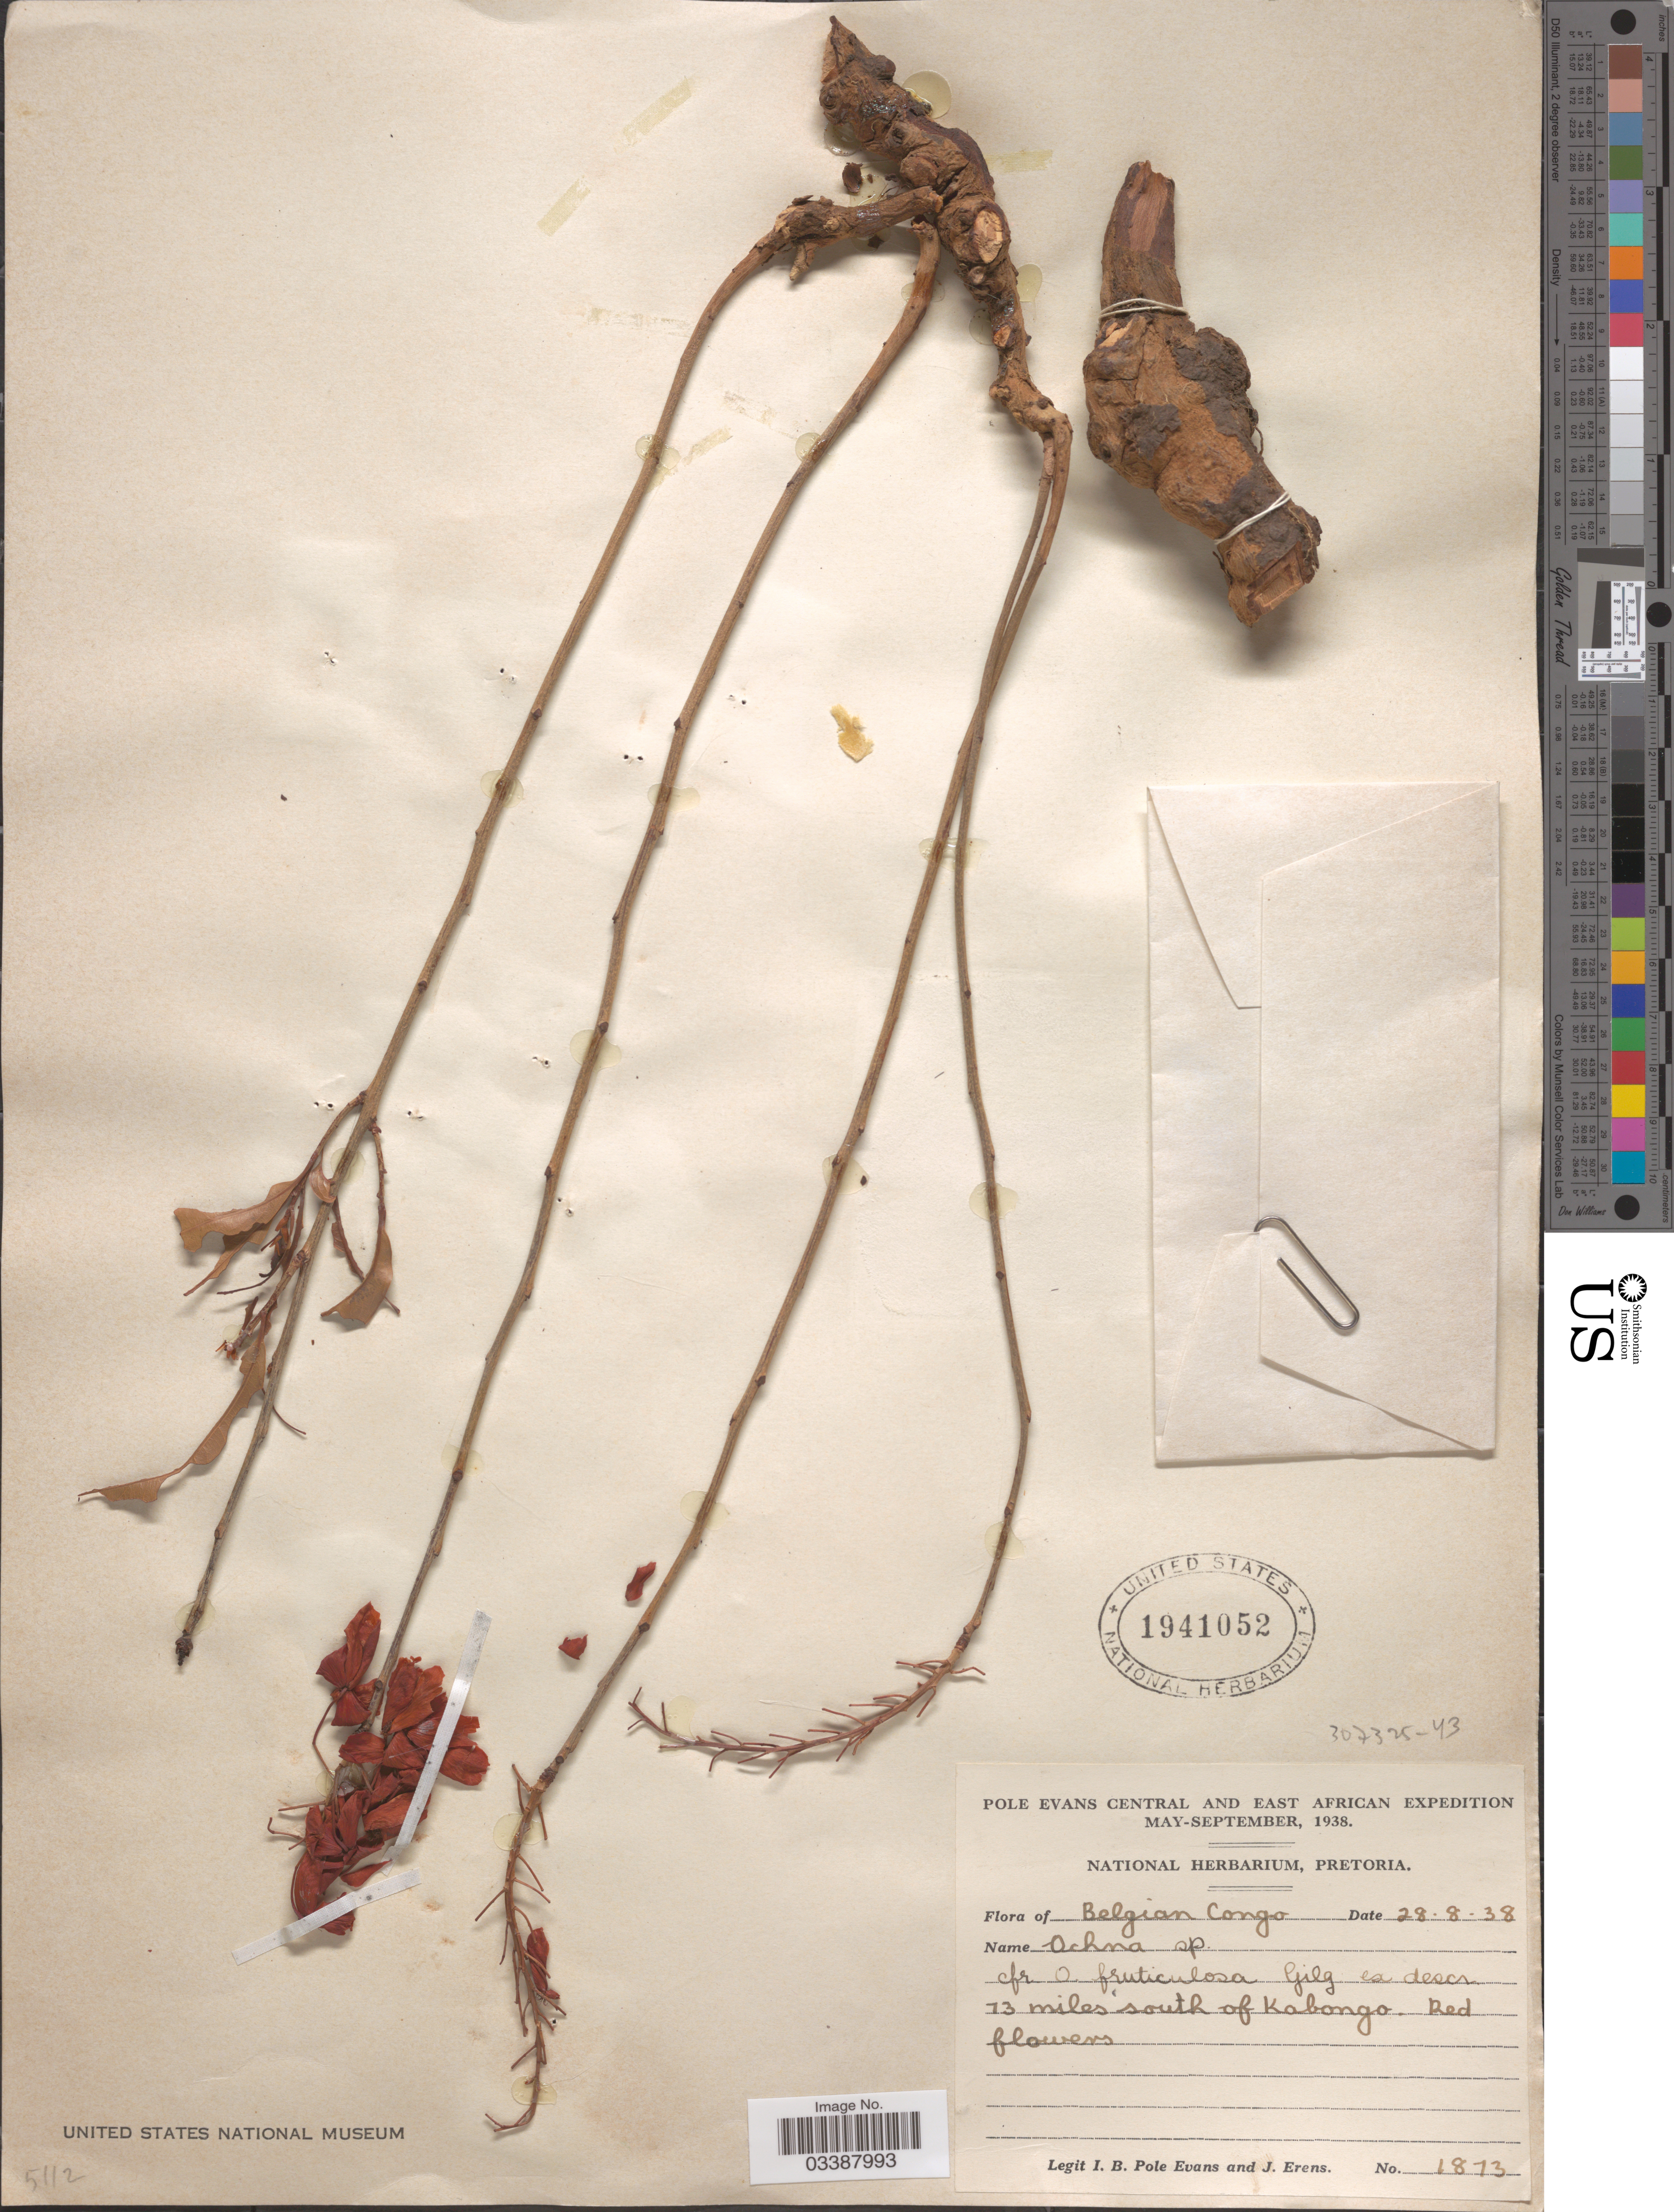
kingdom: Plantae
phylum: Tracheophyta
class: Magnoliopsida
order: Malpighiales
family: Ochnaceae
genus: Ochna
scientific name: Ochna sp.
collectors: I. B. Pole-Evans & J. Erens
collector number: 1873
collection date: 1938-08-28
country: Congo, Democratic Republic of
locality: Belgian Congo. 73 miles south of Kabongo.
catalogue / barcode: US 1941052